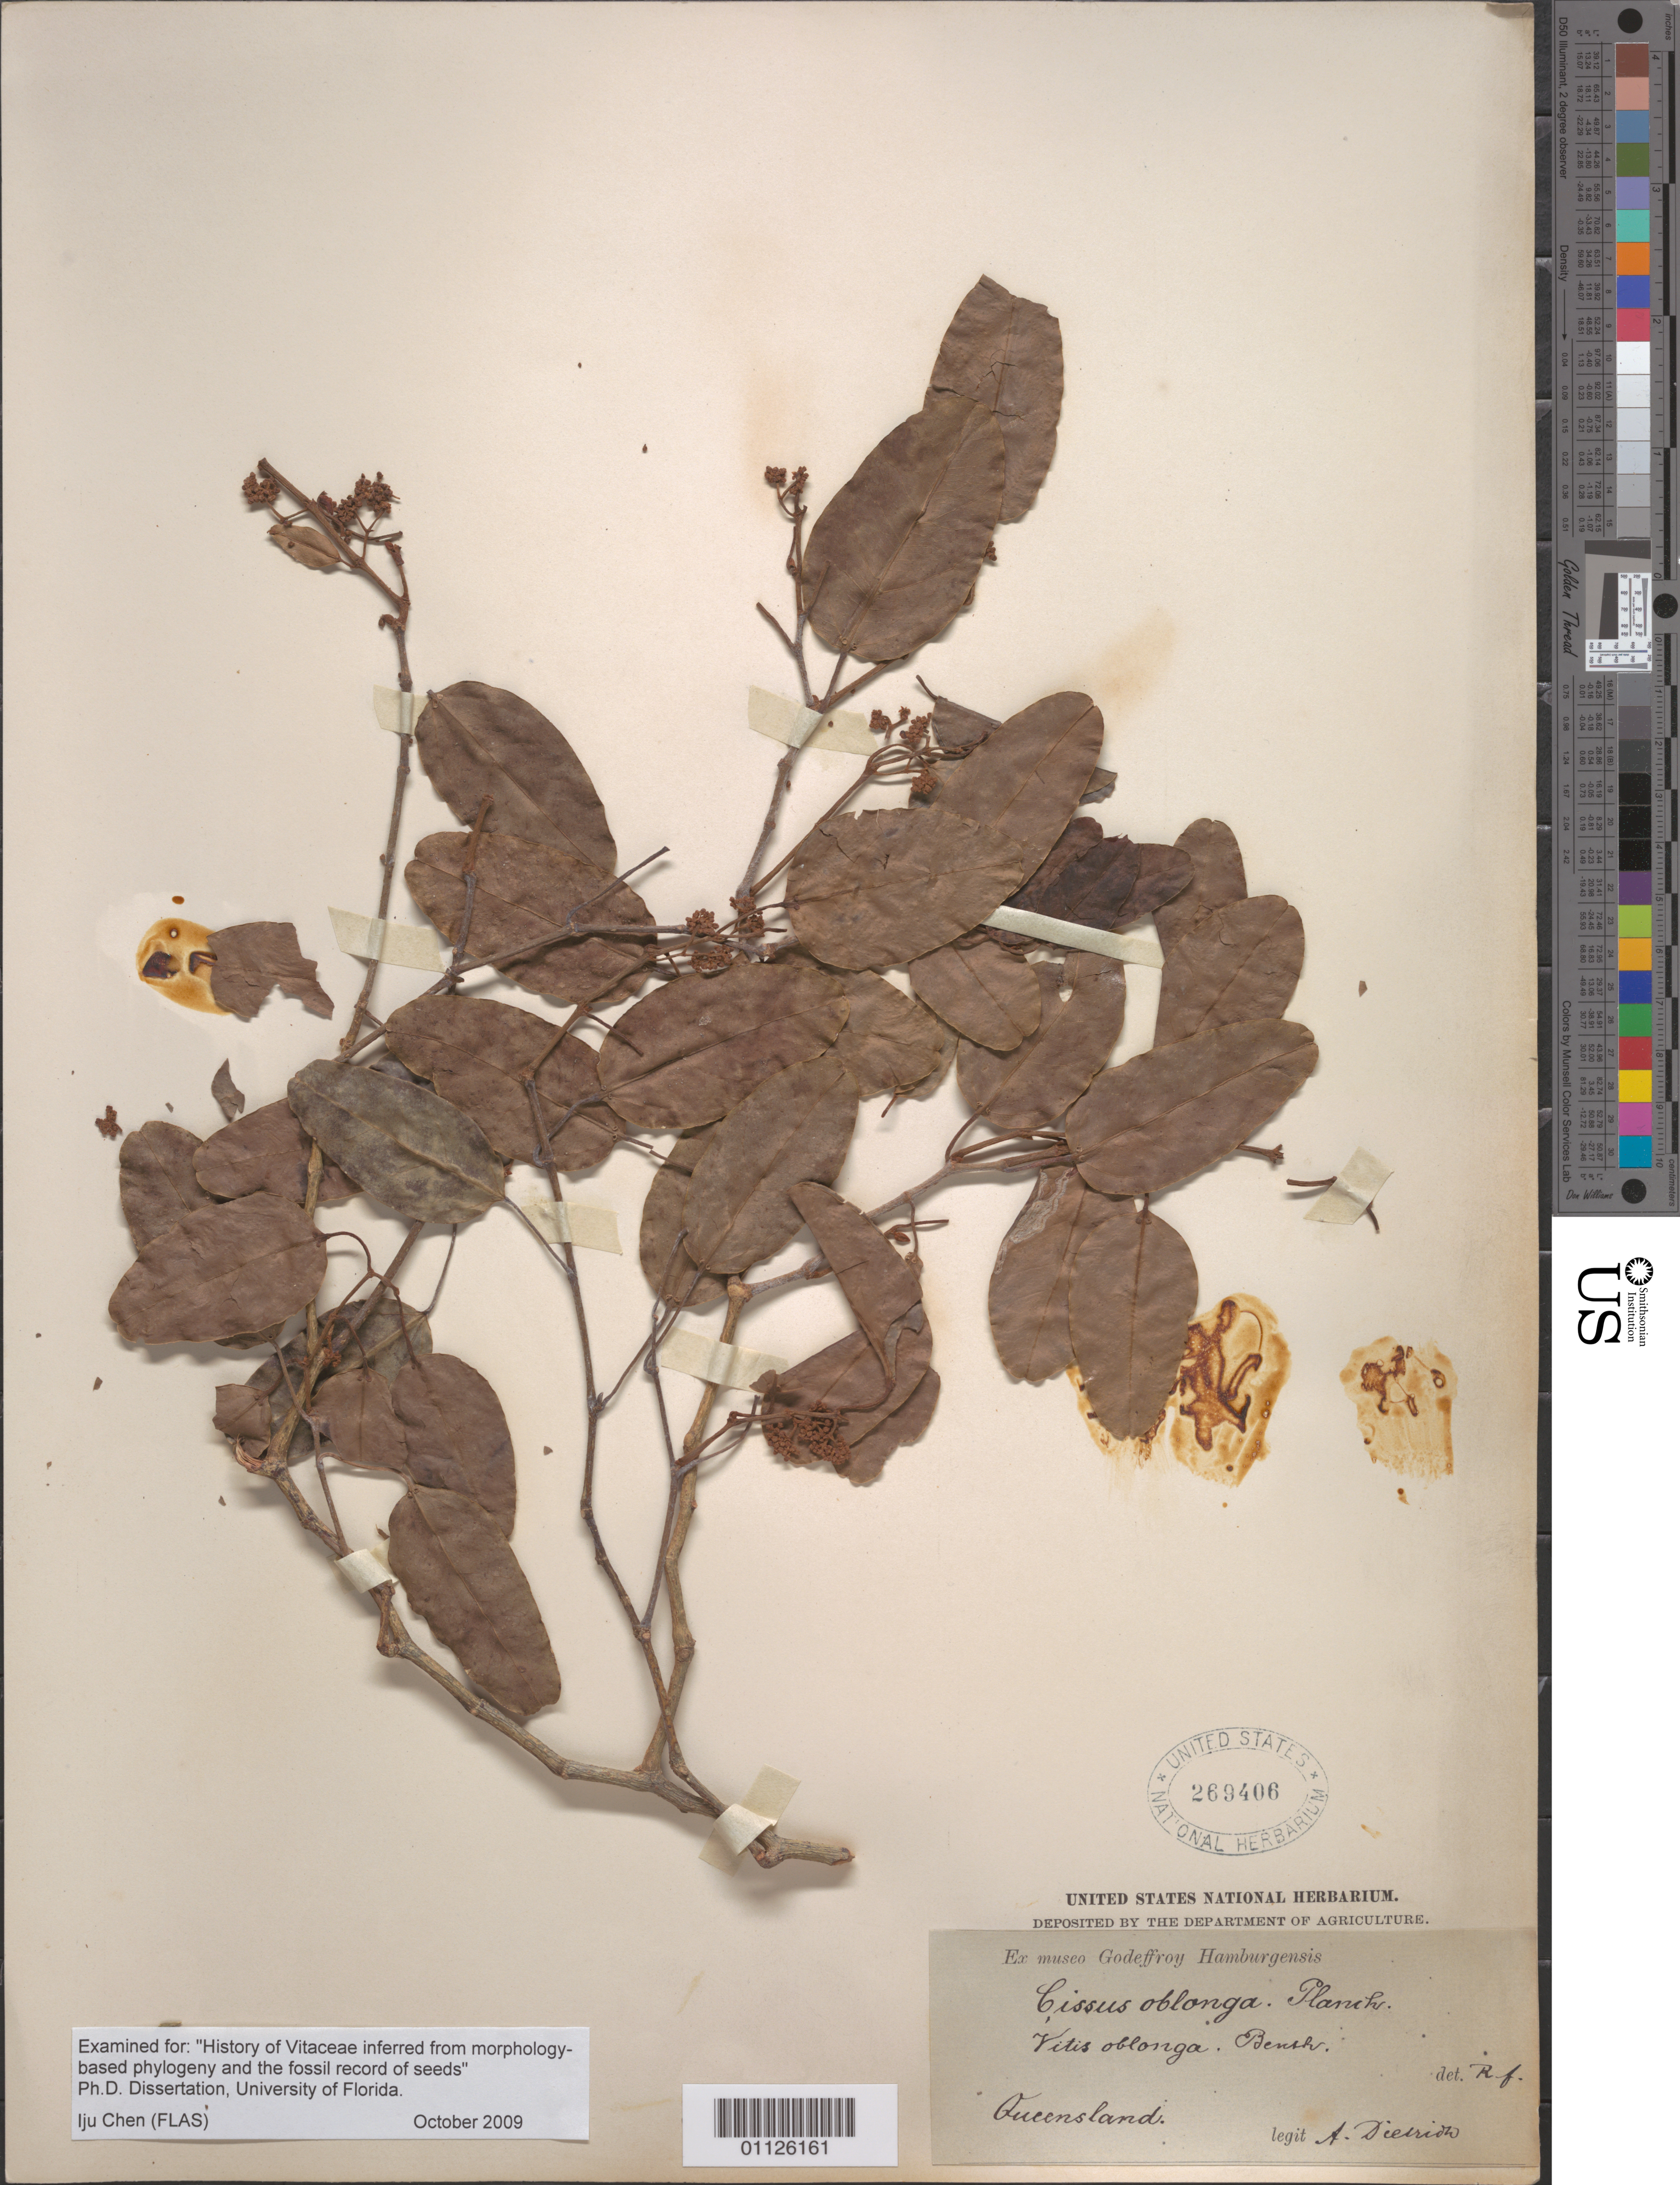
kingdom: Plantae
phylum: Tracheophyta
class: Magnoliopsida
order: Vitales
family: Vitaceae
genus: Cissus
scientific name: Cissus oblonga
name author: Planch.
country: Australia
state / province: Queensland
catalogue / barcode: US 269406